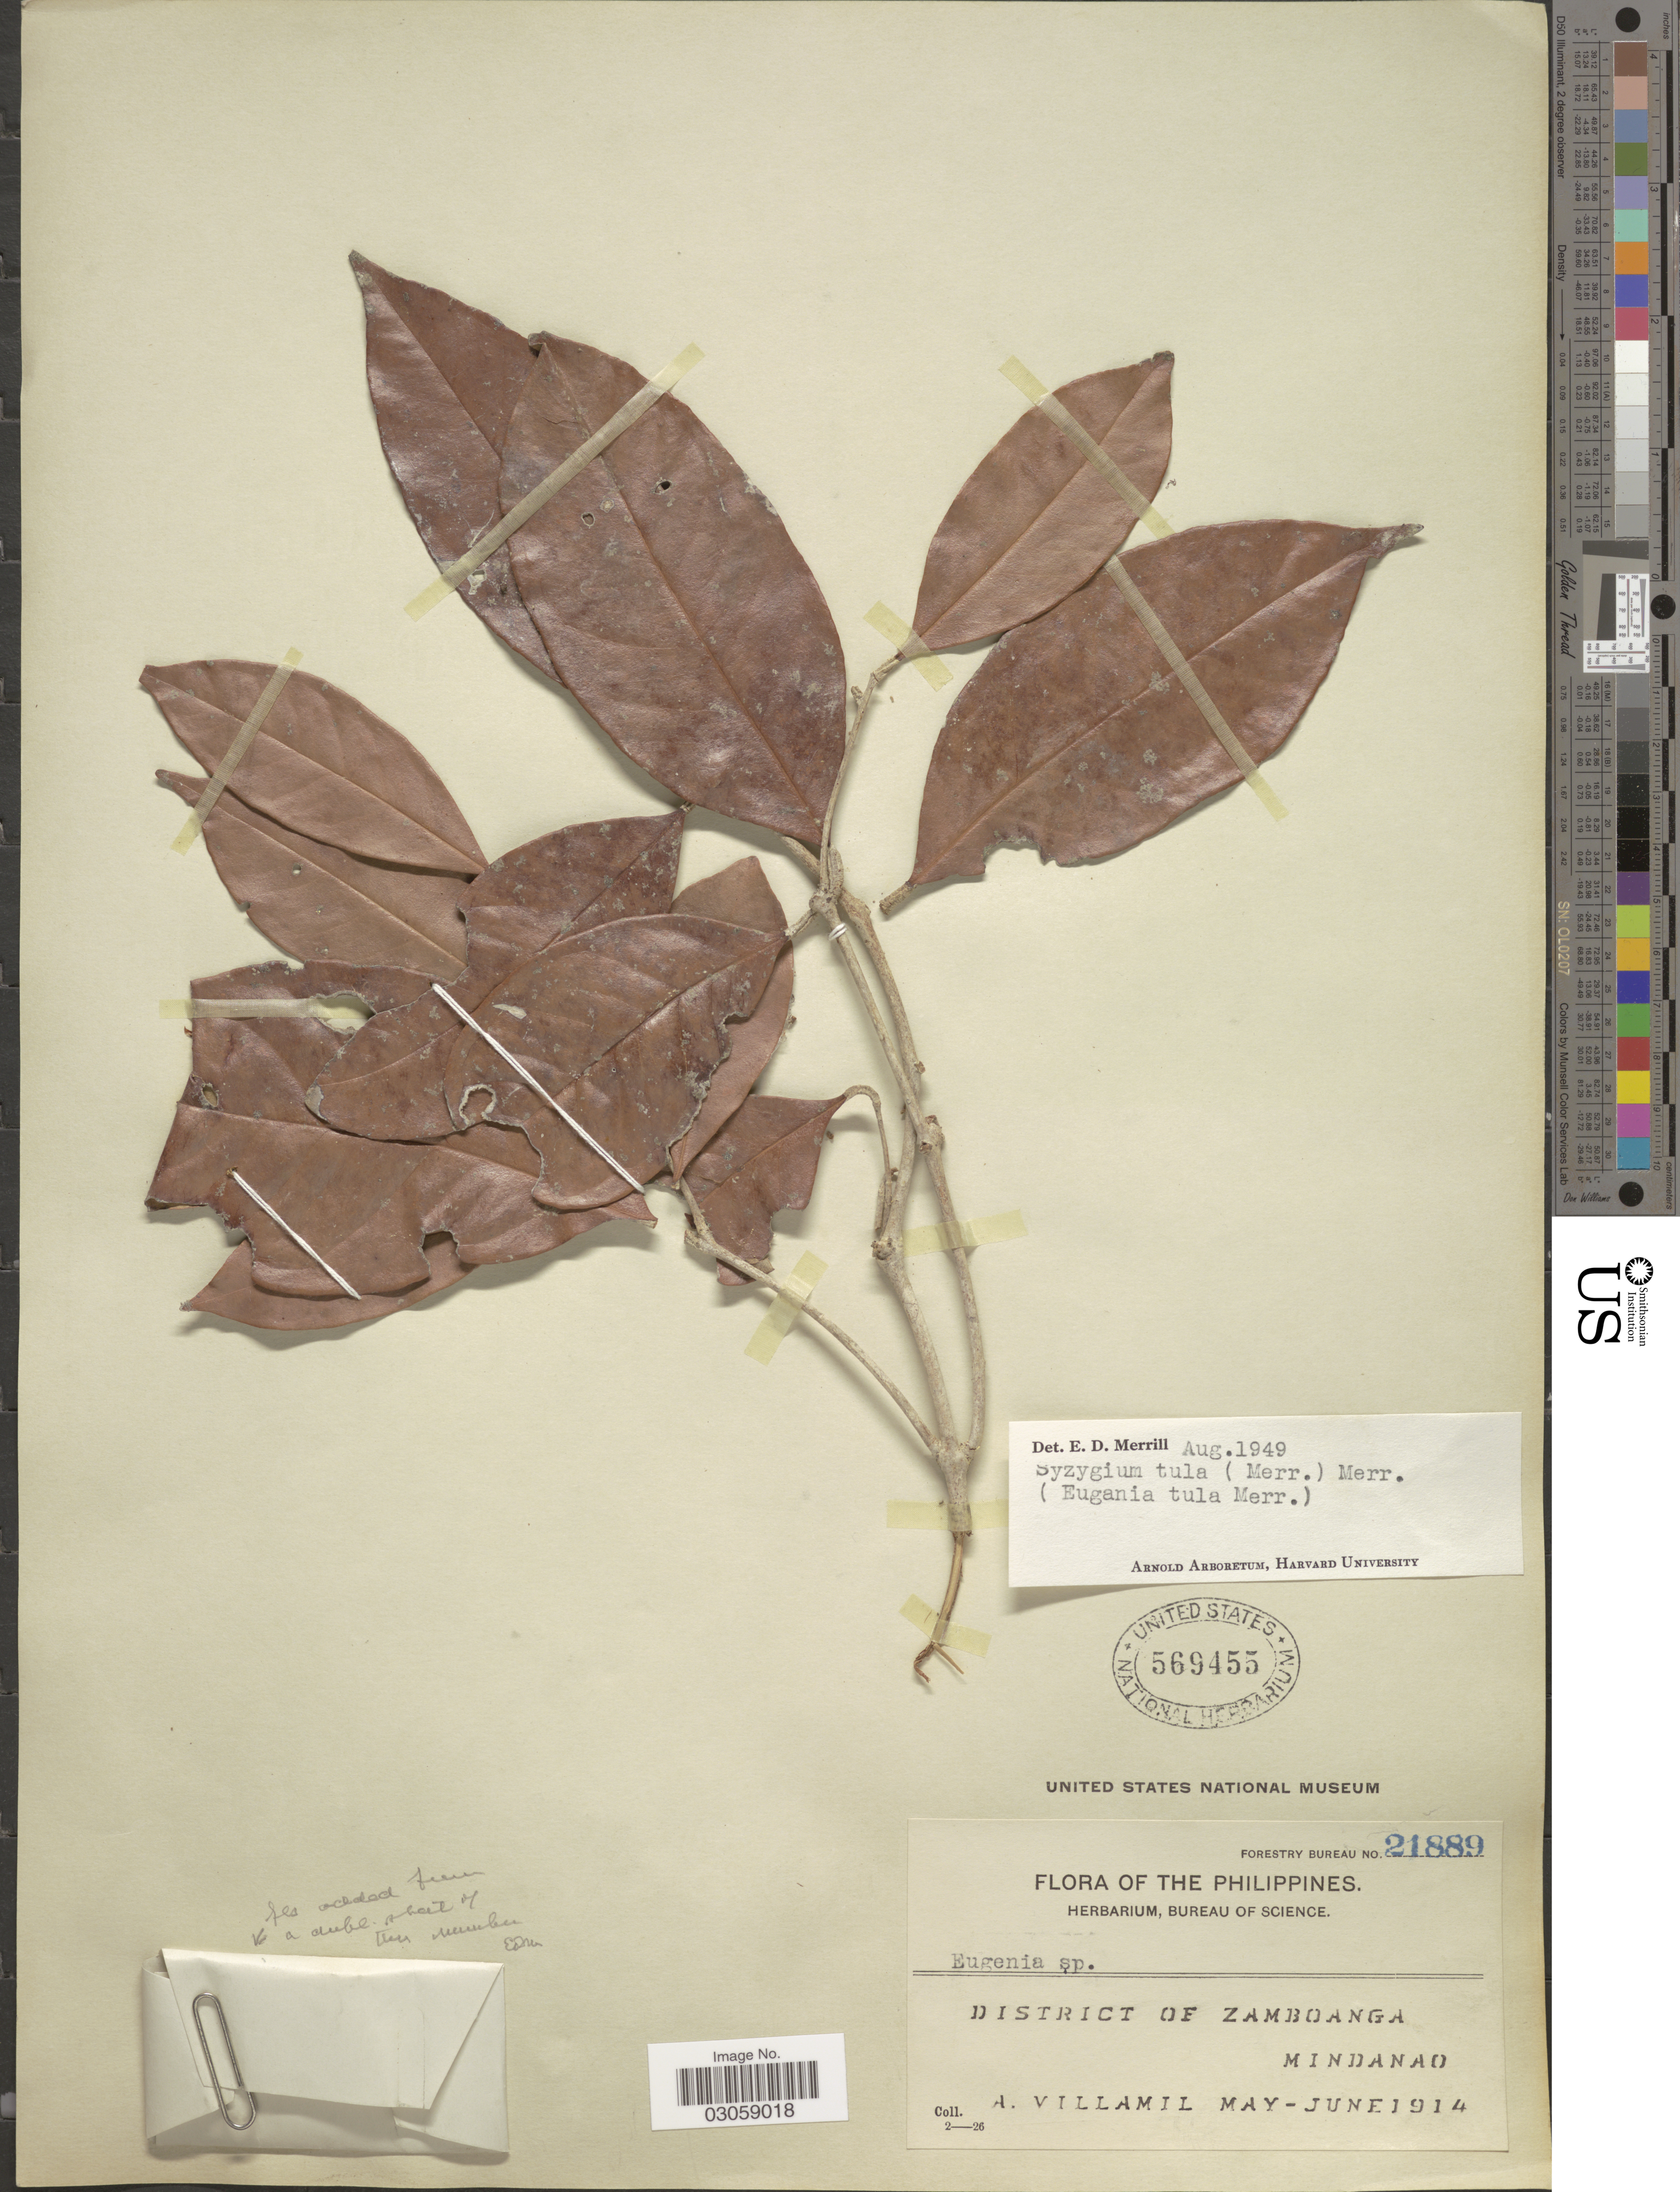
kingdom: Plantae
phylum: Tracheophyta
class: Magnoliopsida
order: Myrtales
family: Myrtaceae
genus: Syzygium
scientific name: Syzygium tula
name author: (Merr.) Merr.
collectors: A. Villamil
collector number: Forestry Bureau 21889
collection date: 1914-05/1914-06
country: Philippines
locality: District of Zamboanga, Mindanao.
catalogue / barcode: US 569455